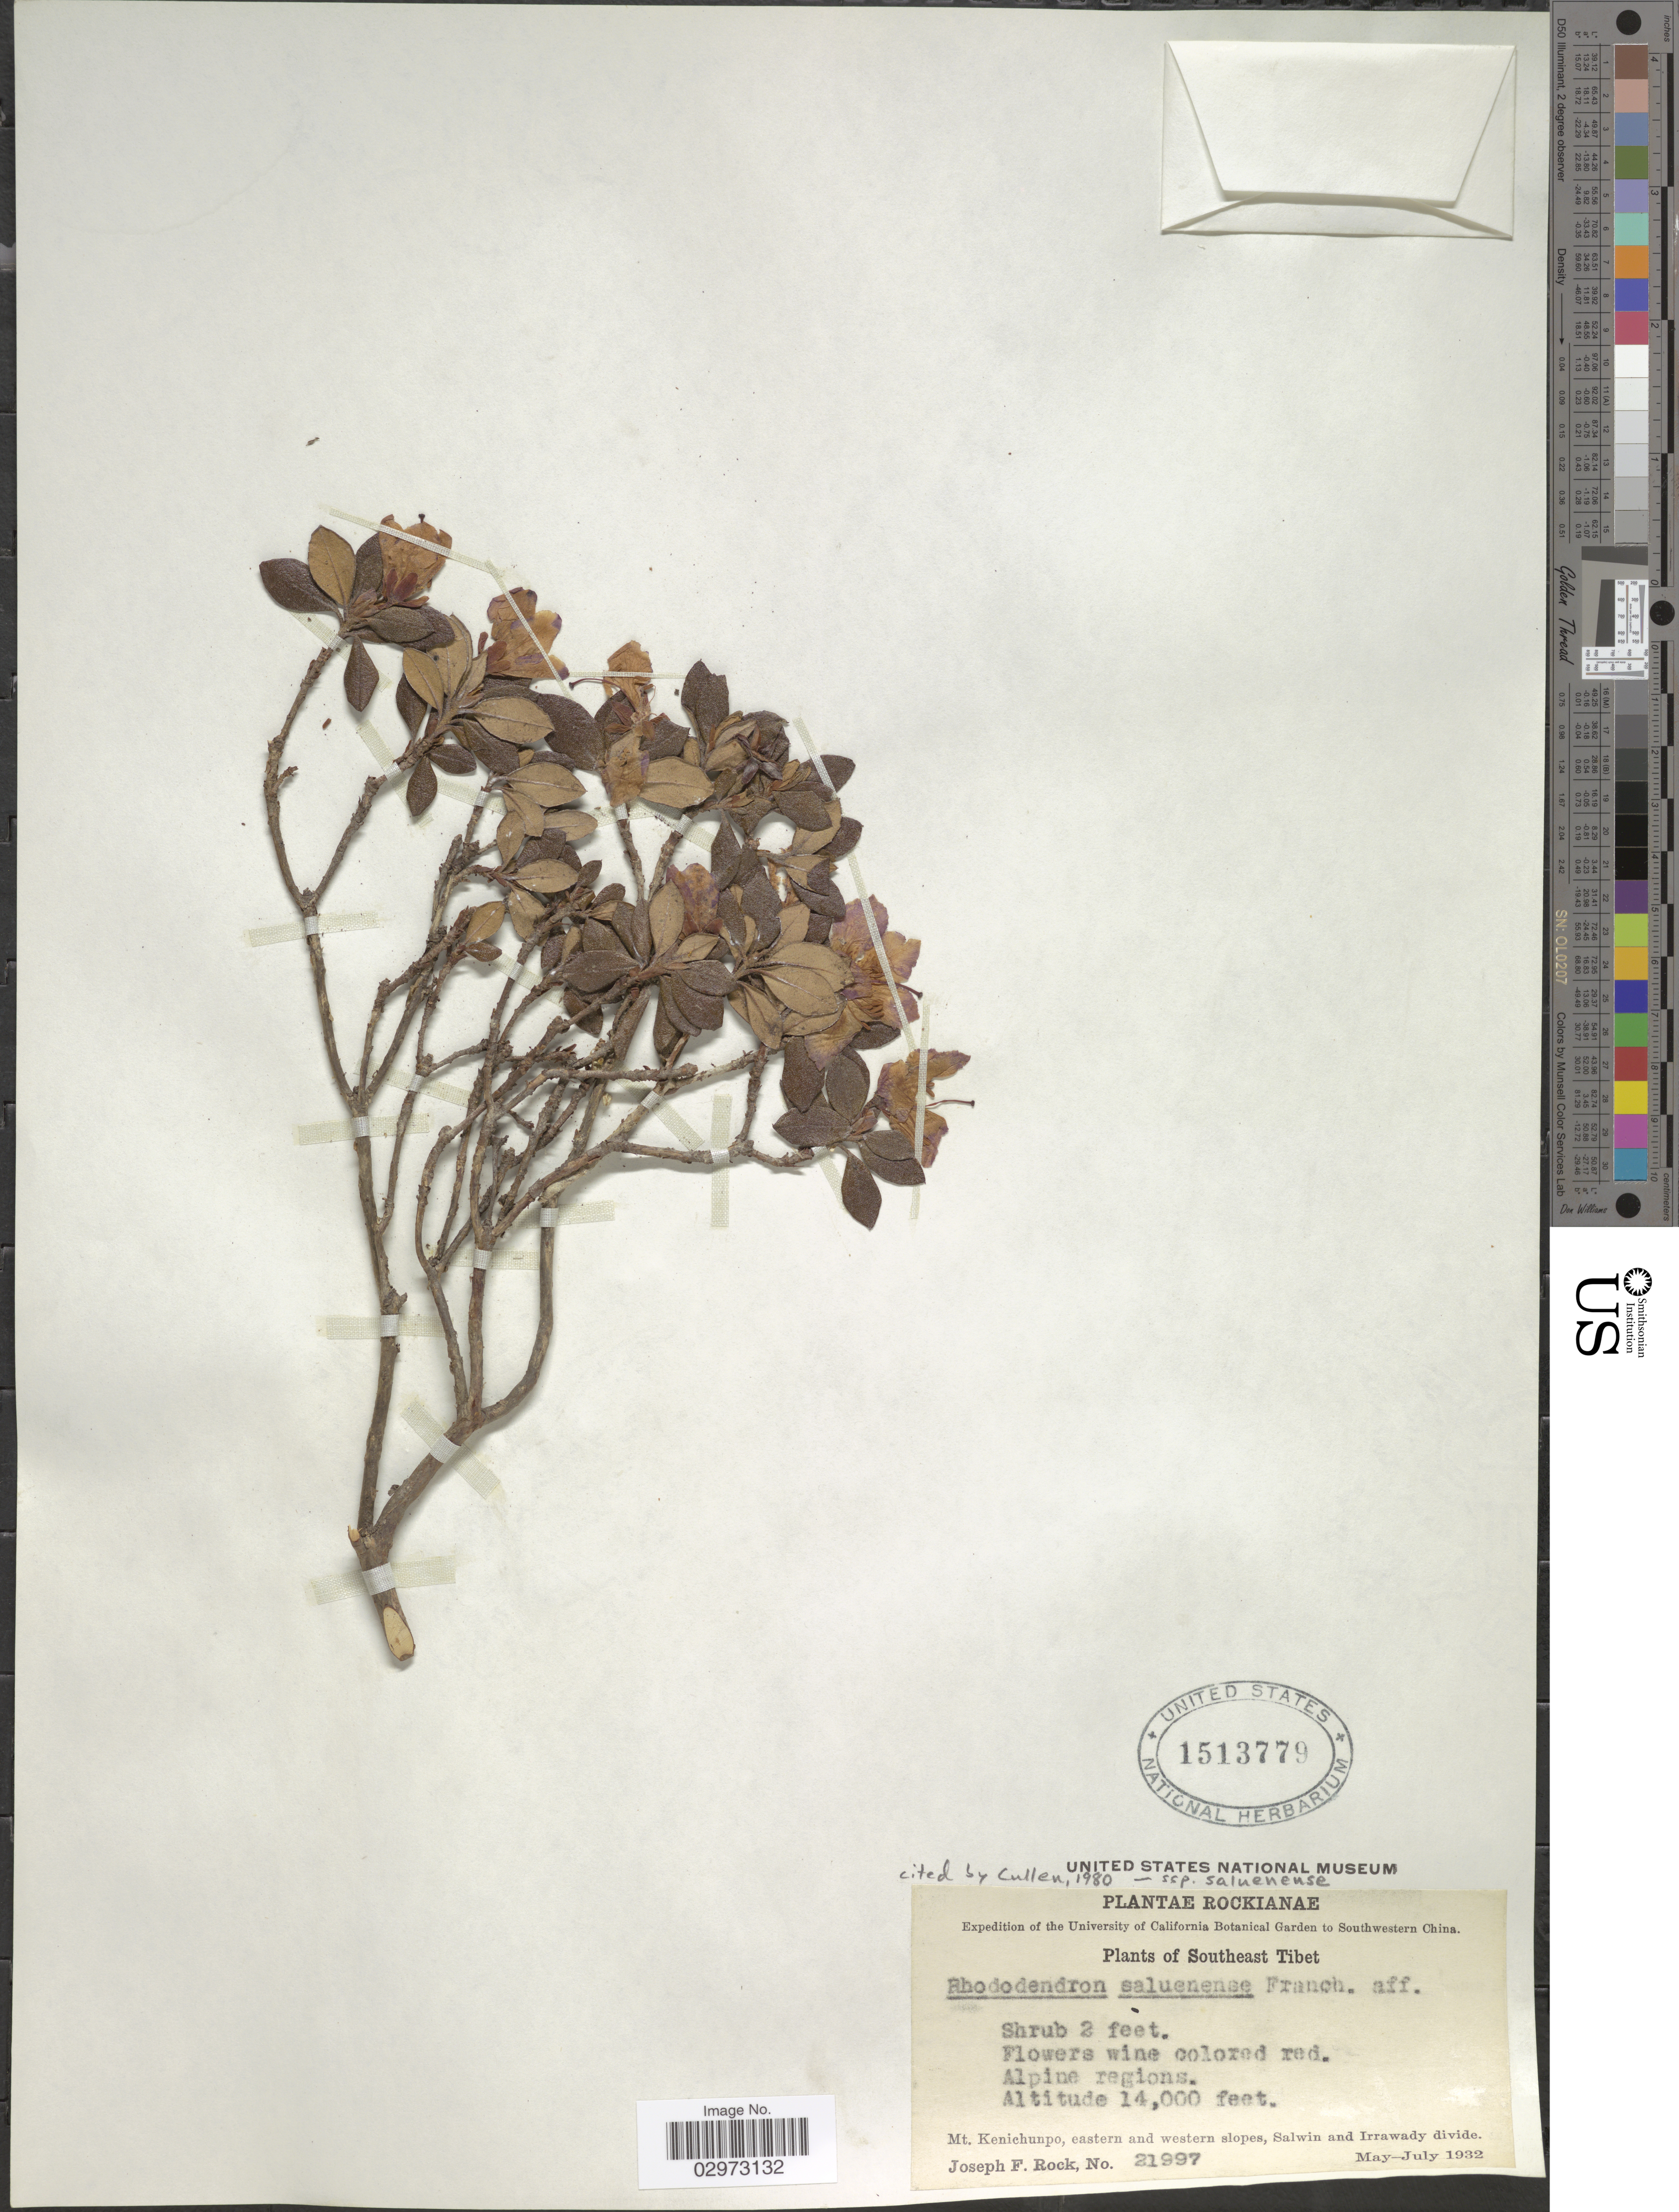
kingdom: Plantae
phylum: Tracheophyta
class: Magnoliopsida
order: Ericales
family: Ericaceae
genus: Rhododendron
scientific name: Rhododendron saluenense subsp. saluenense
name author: Franch.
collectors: J. F. Rock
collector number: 21997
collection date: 1932-05/1932-07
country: China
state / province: Xizang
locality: Southwestern China. Southeast Tibet. Alpine regions. Mt. Kenichunpo, eastern and western slopes, Salwin and Irrawady divide.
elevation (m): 4267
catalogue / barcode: US 1513779